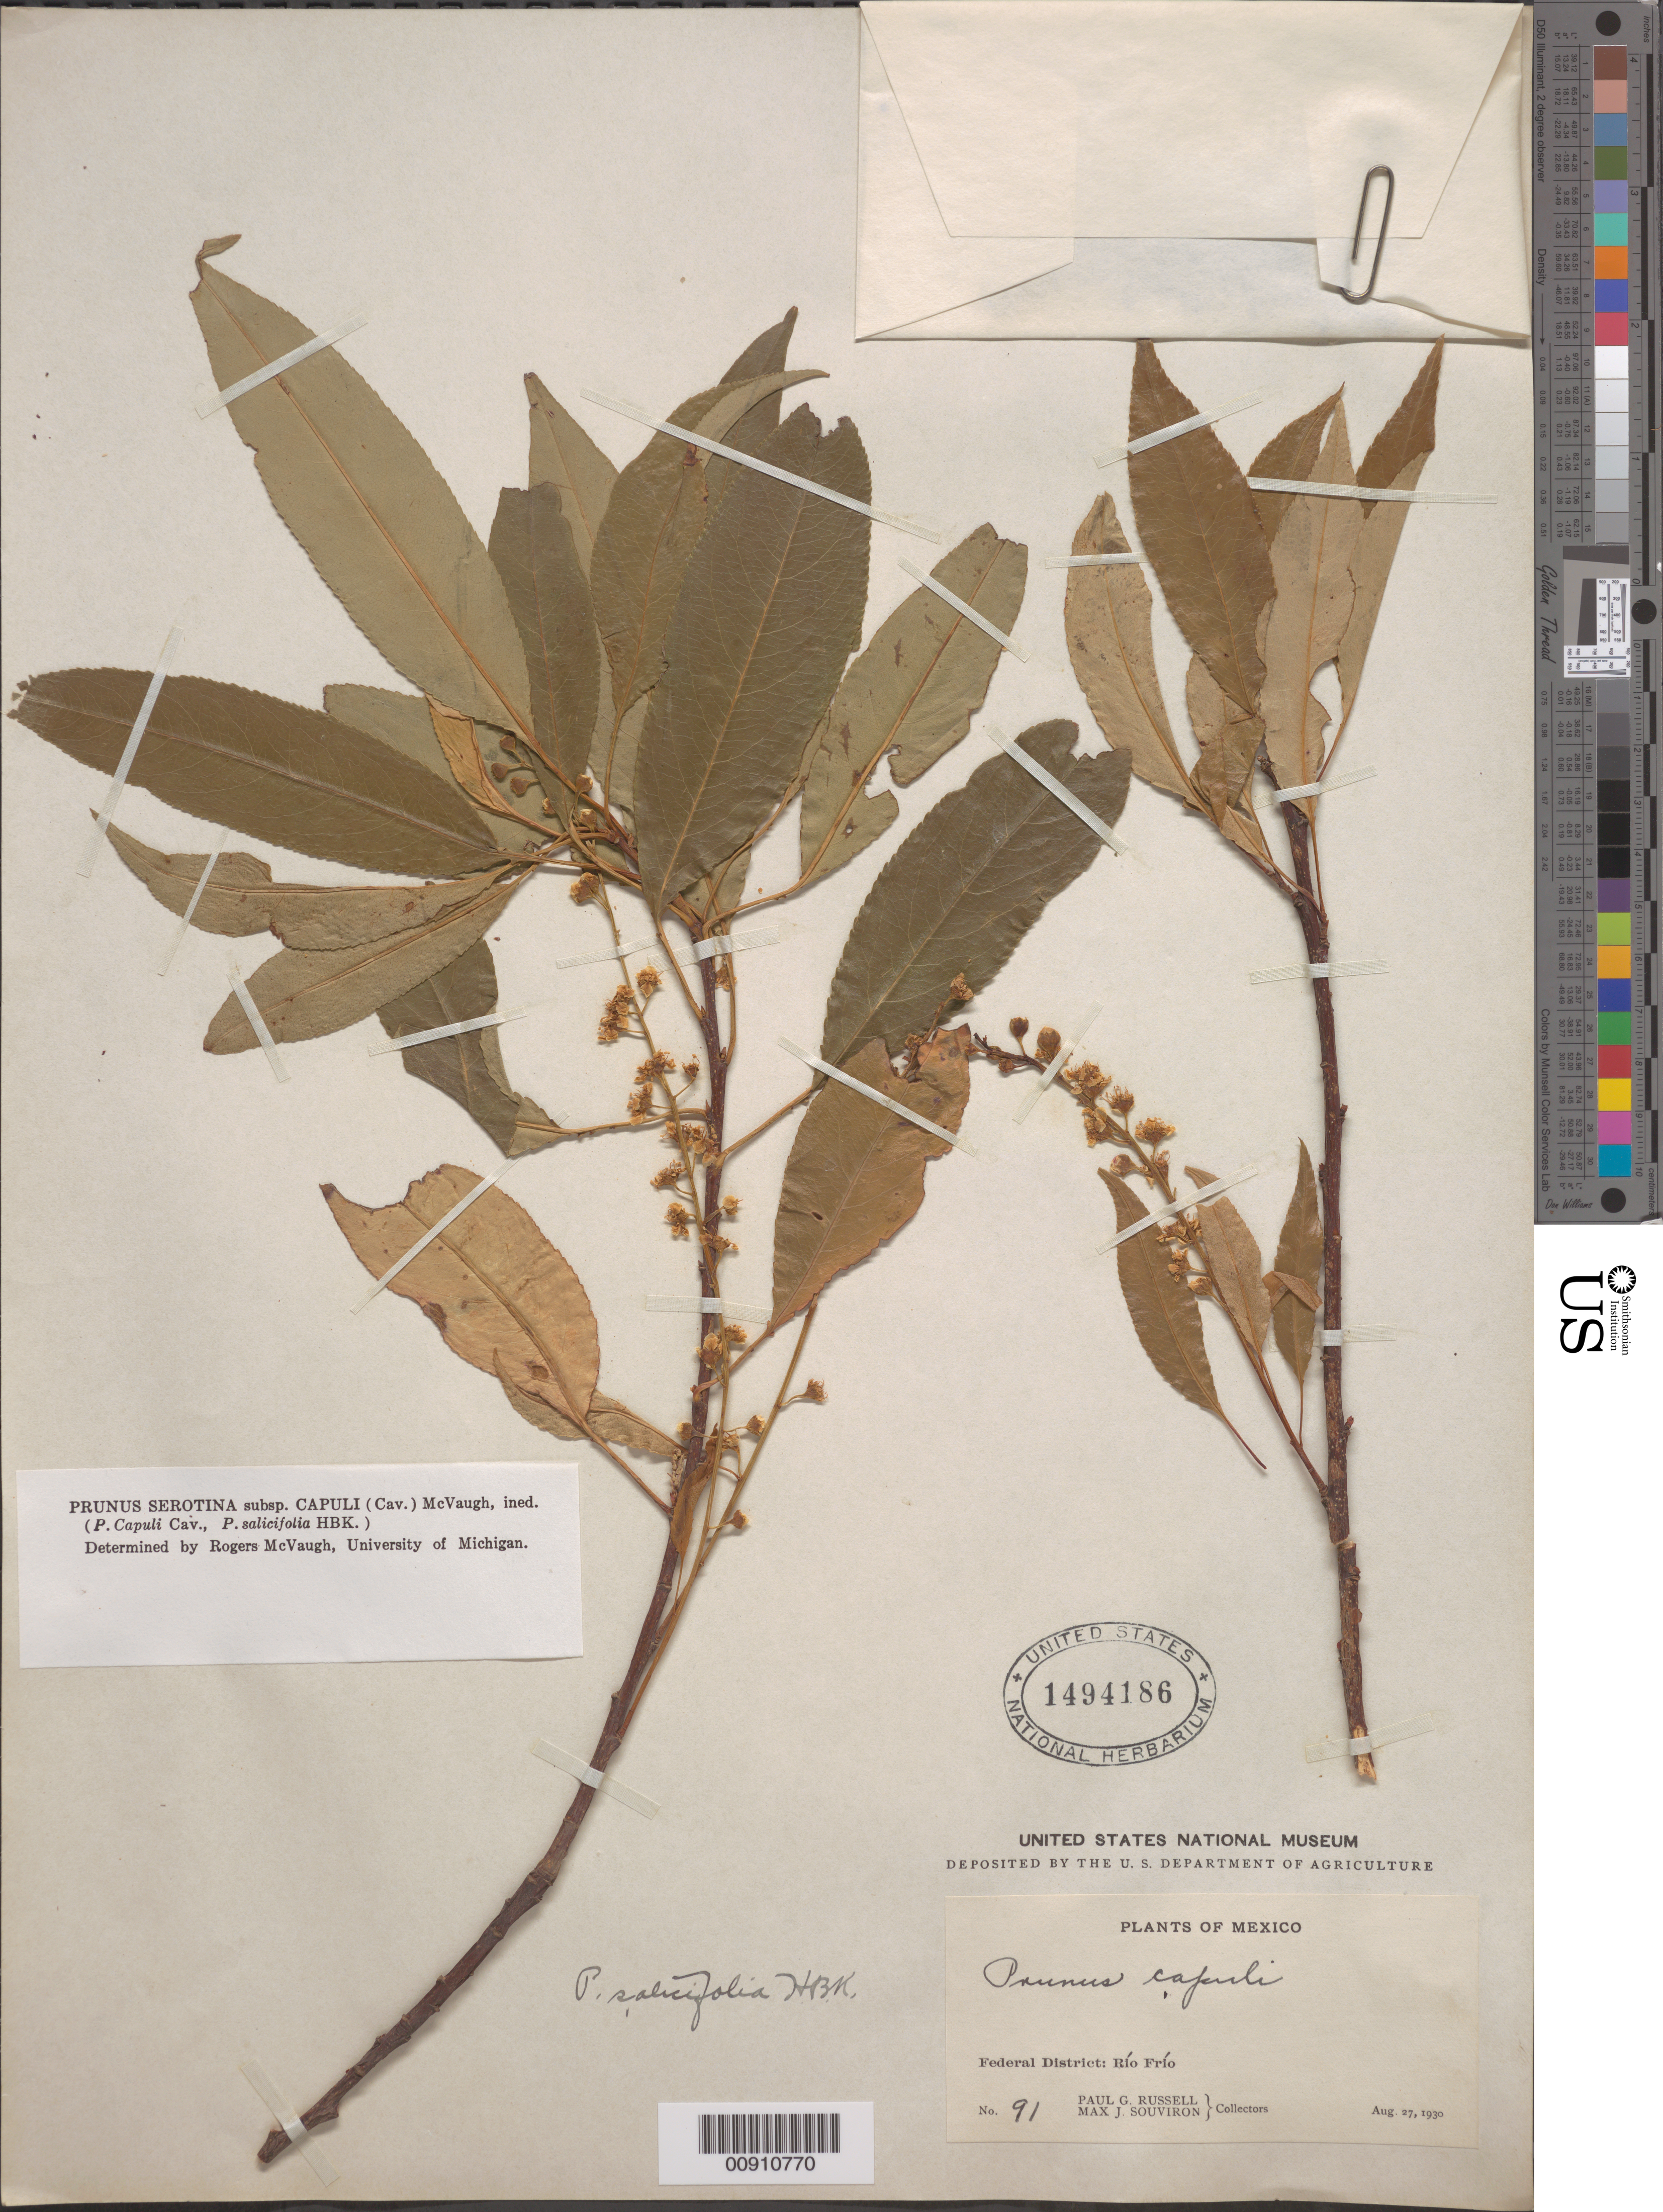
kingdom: Plantae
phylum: Tracheophyta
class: Magnoliopsida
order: Rosales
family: Rosaceae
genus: Prunus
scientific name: Prunus serotina var. salicifolia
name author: (Kunth) Koehne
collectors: P. G. Russell & M. J. Souviron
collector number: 91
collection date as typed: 27 Aug 1930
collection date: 1930-08-27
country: Mexico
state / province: Distrito Federal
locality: Federal District: Río Frío.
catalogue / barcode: US 1494186